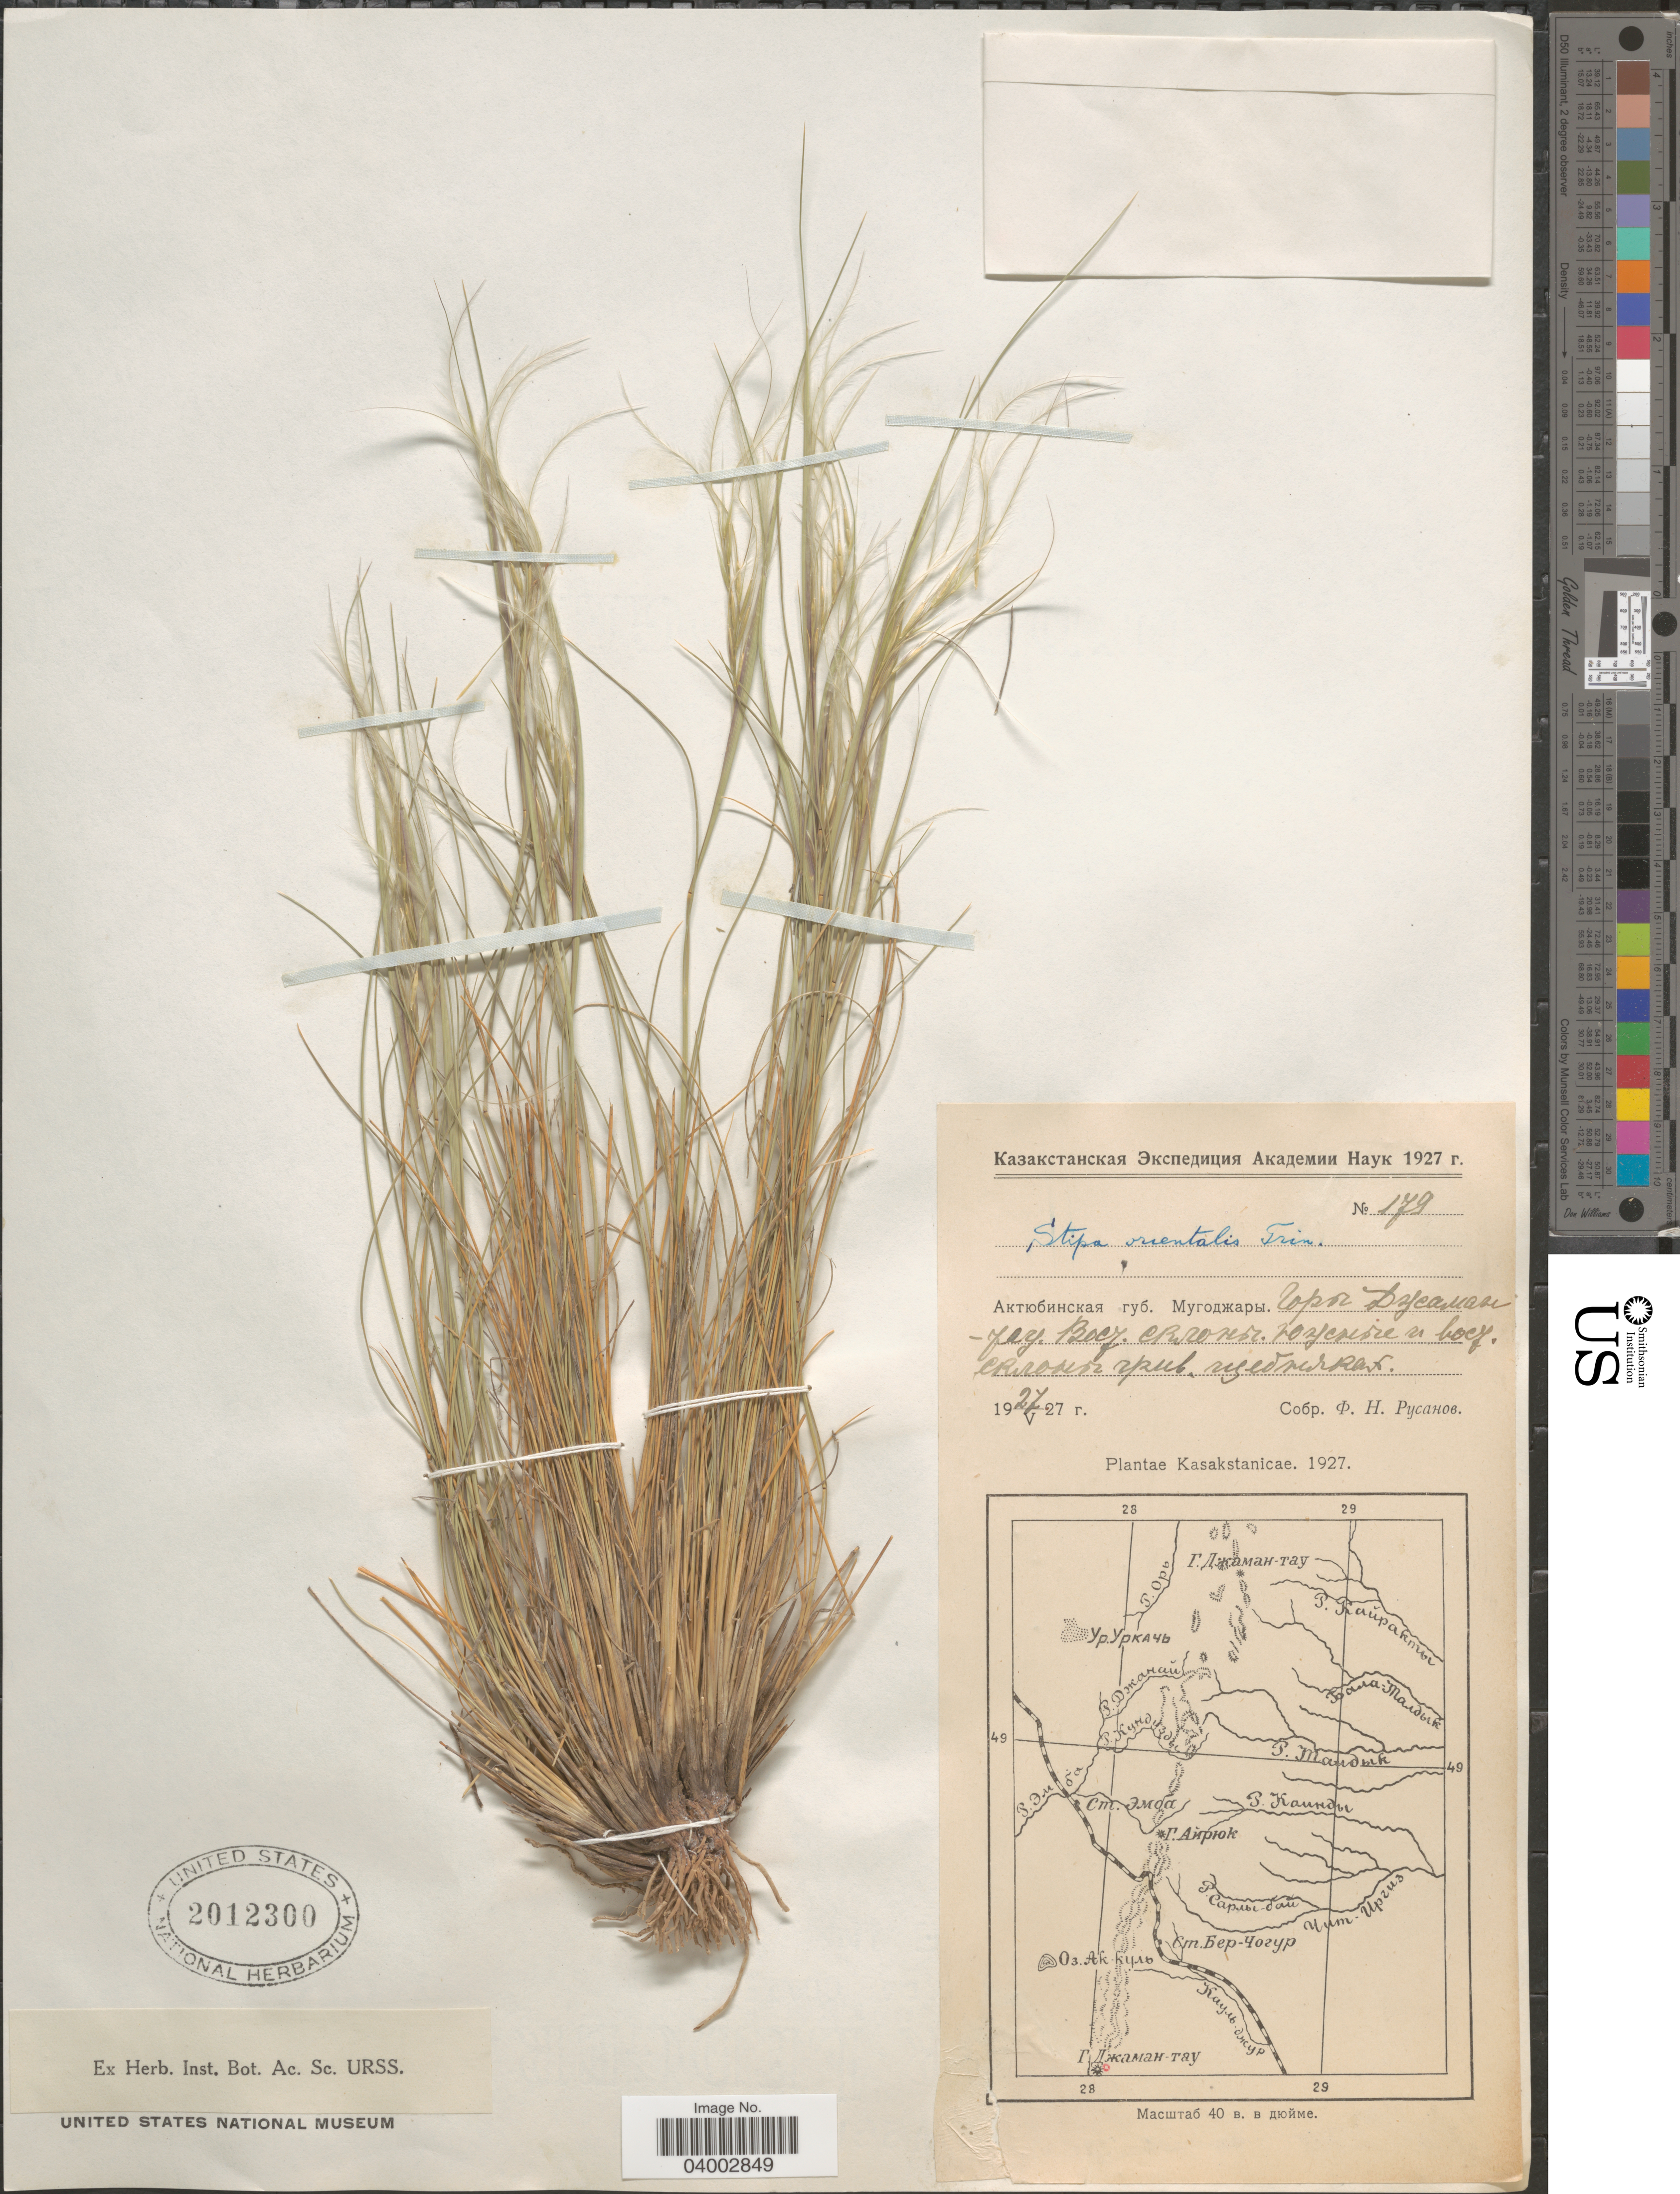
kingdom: Plantae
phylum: Tracheophyta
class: Liliopsida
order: Poales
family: Poaceae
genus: Stipa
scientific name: Stipa orientalis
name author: Trin.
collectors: F. Rusanov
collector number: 179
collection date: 1927-05-27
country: Kazakhstan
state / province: Aqtobe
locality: Mugodzhary Mts., Dzhamantau Mts.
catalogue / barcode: US 2012300